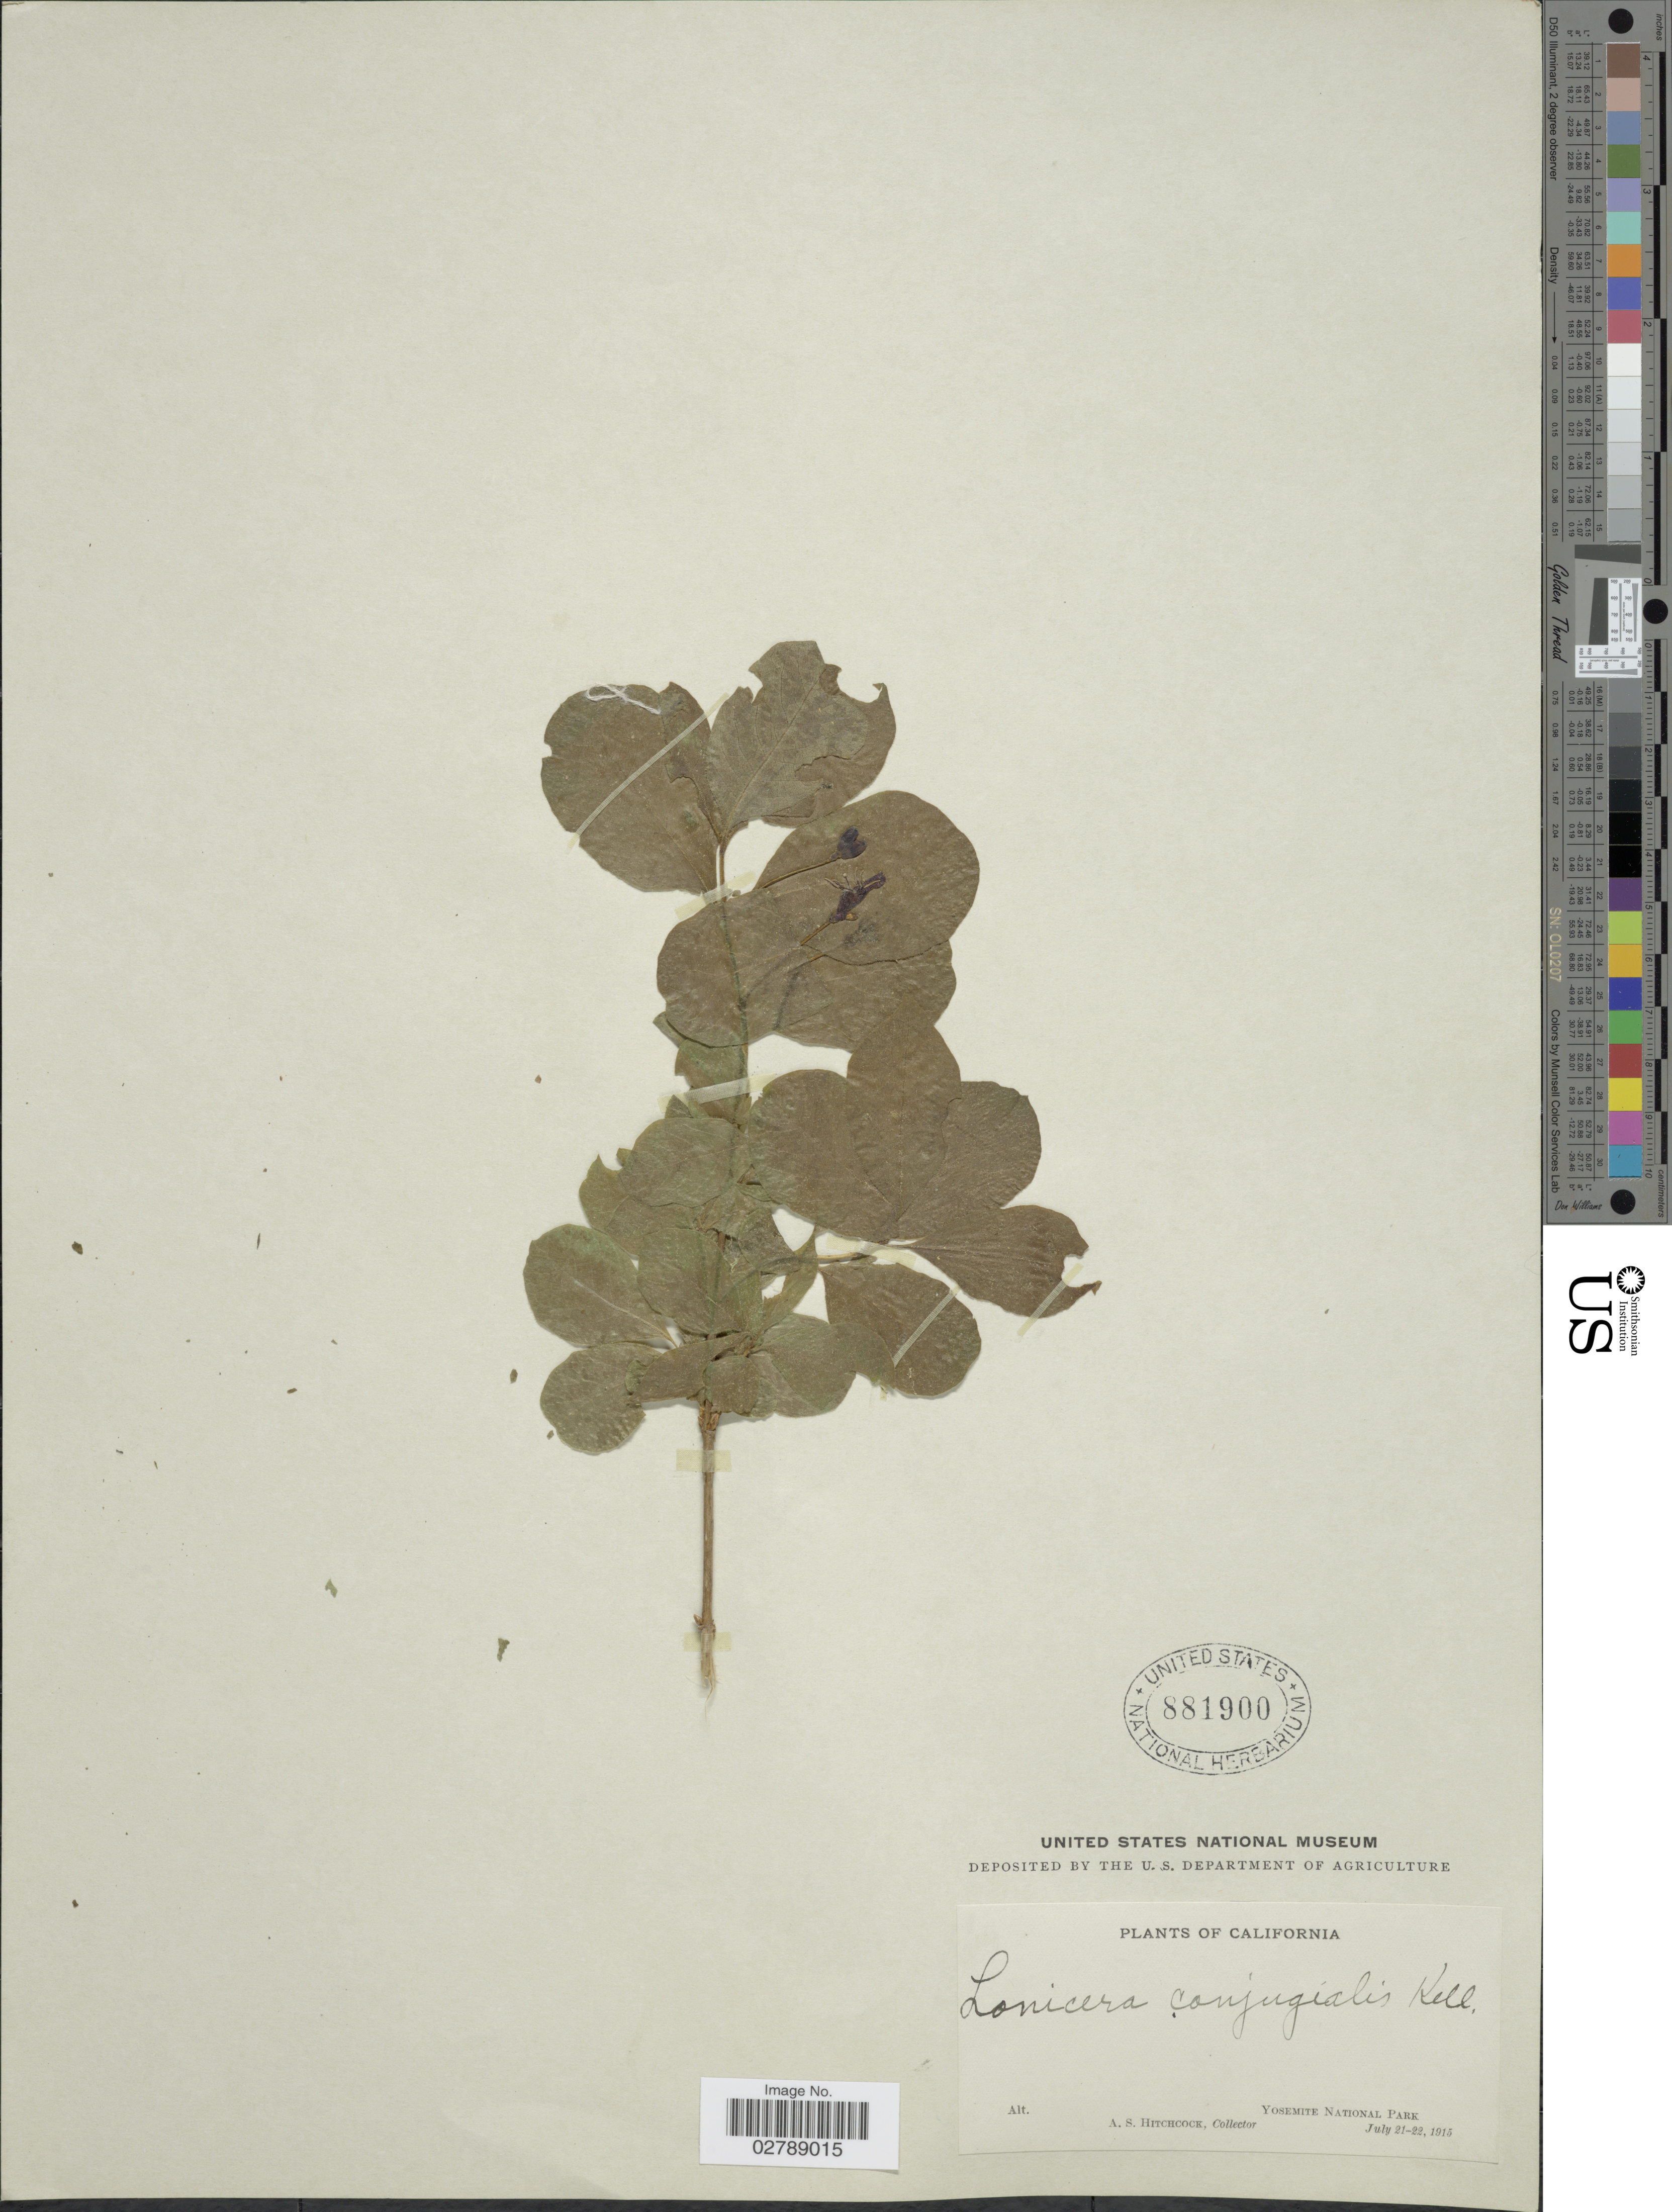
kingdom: Plantae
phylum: Tracheophyta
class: Magnoliopsida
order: Dipsacales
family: Caprifoliaceae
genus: Lonicera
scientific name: Lonicera conjugialis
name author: Kellogg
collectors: A. S. Hitchcock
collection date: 1915-07-21/1915-07-22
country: United States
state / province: California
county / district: Mariposa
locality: Yosemite National Park.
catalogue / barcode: US 881900